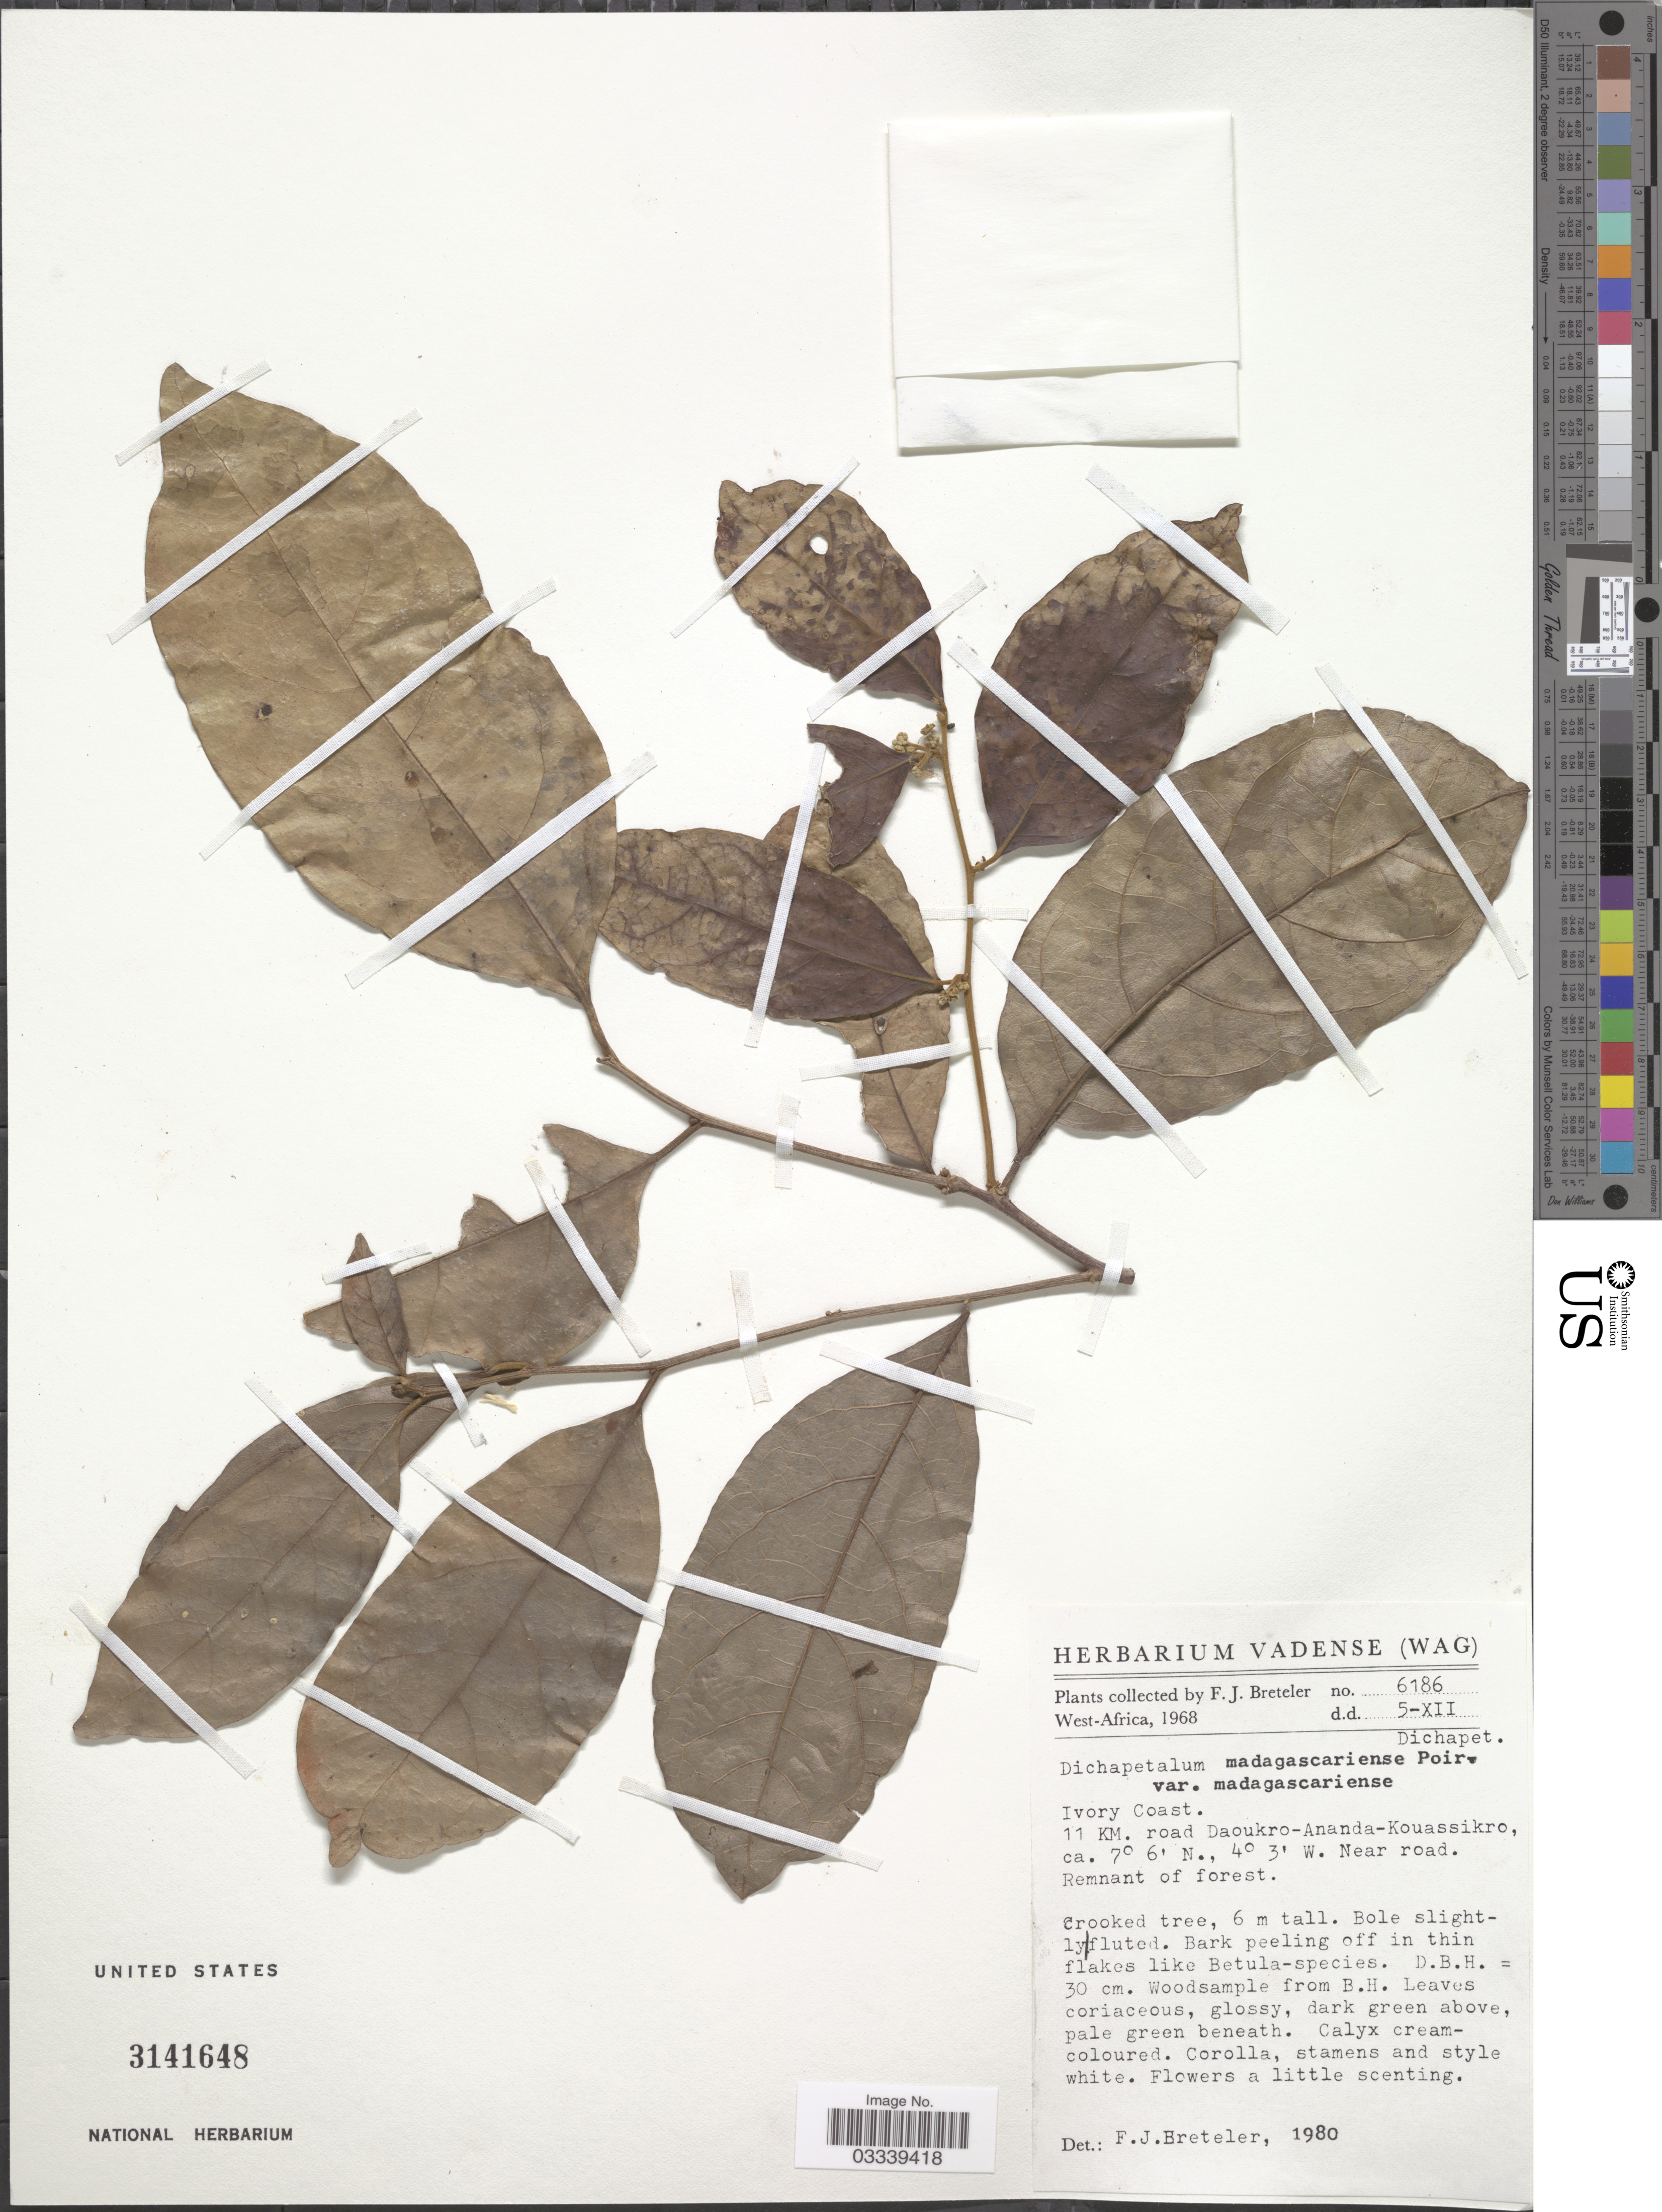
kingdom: Plantae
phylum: Tracheophyta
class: Magnoliopsida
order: Malpighiales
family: Dichapetalaceae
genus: Dichapetalum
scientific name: Dichapetalum madagascariense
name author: Poir.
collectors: F. J. Breteler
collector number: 6186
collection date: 1968-12-05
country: Ivory Coast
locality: West-Africa, 11 KM. road Daoukro-Ananda-Kouassikro.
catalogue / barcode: US 3141648